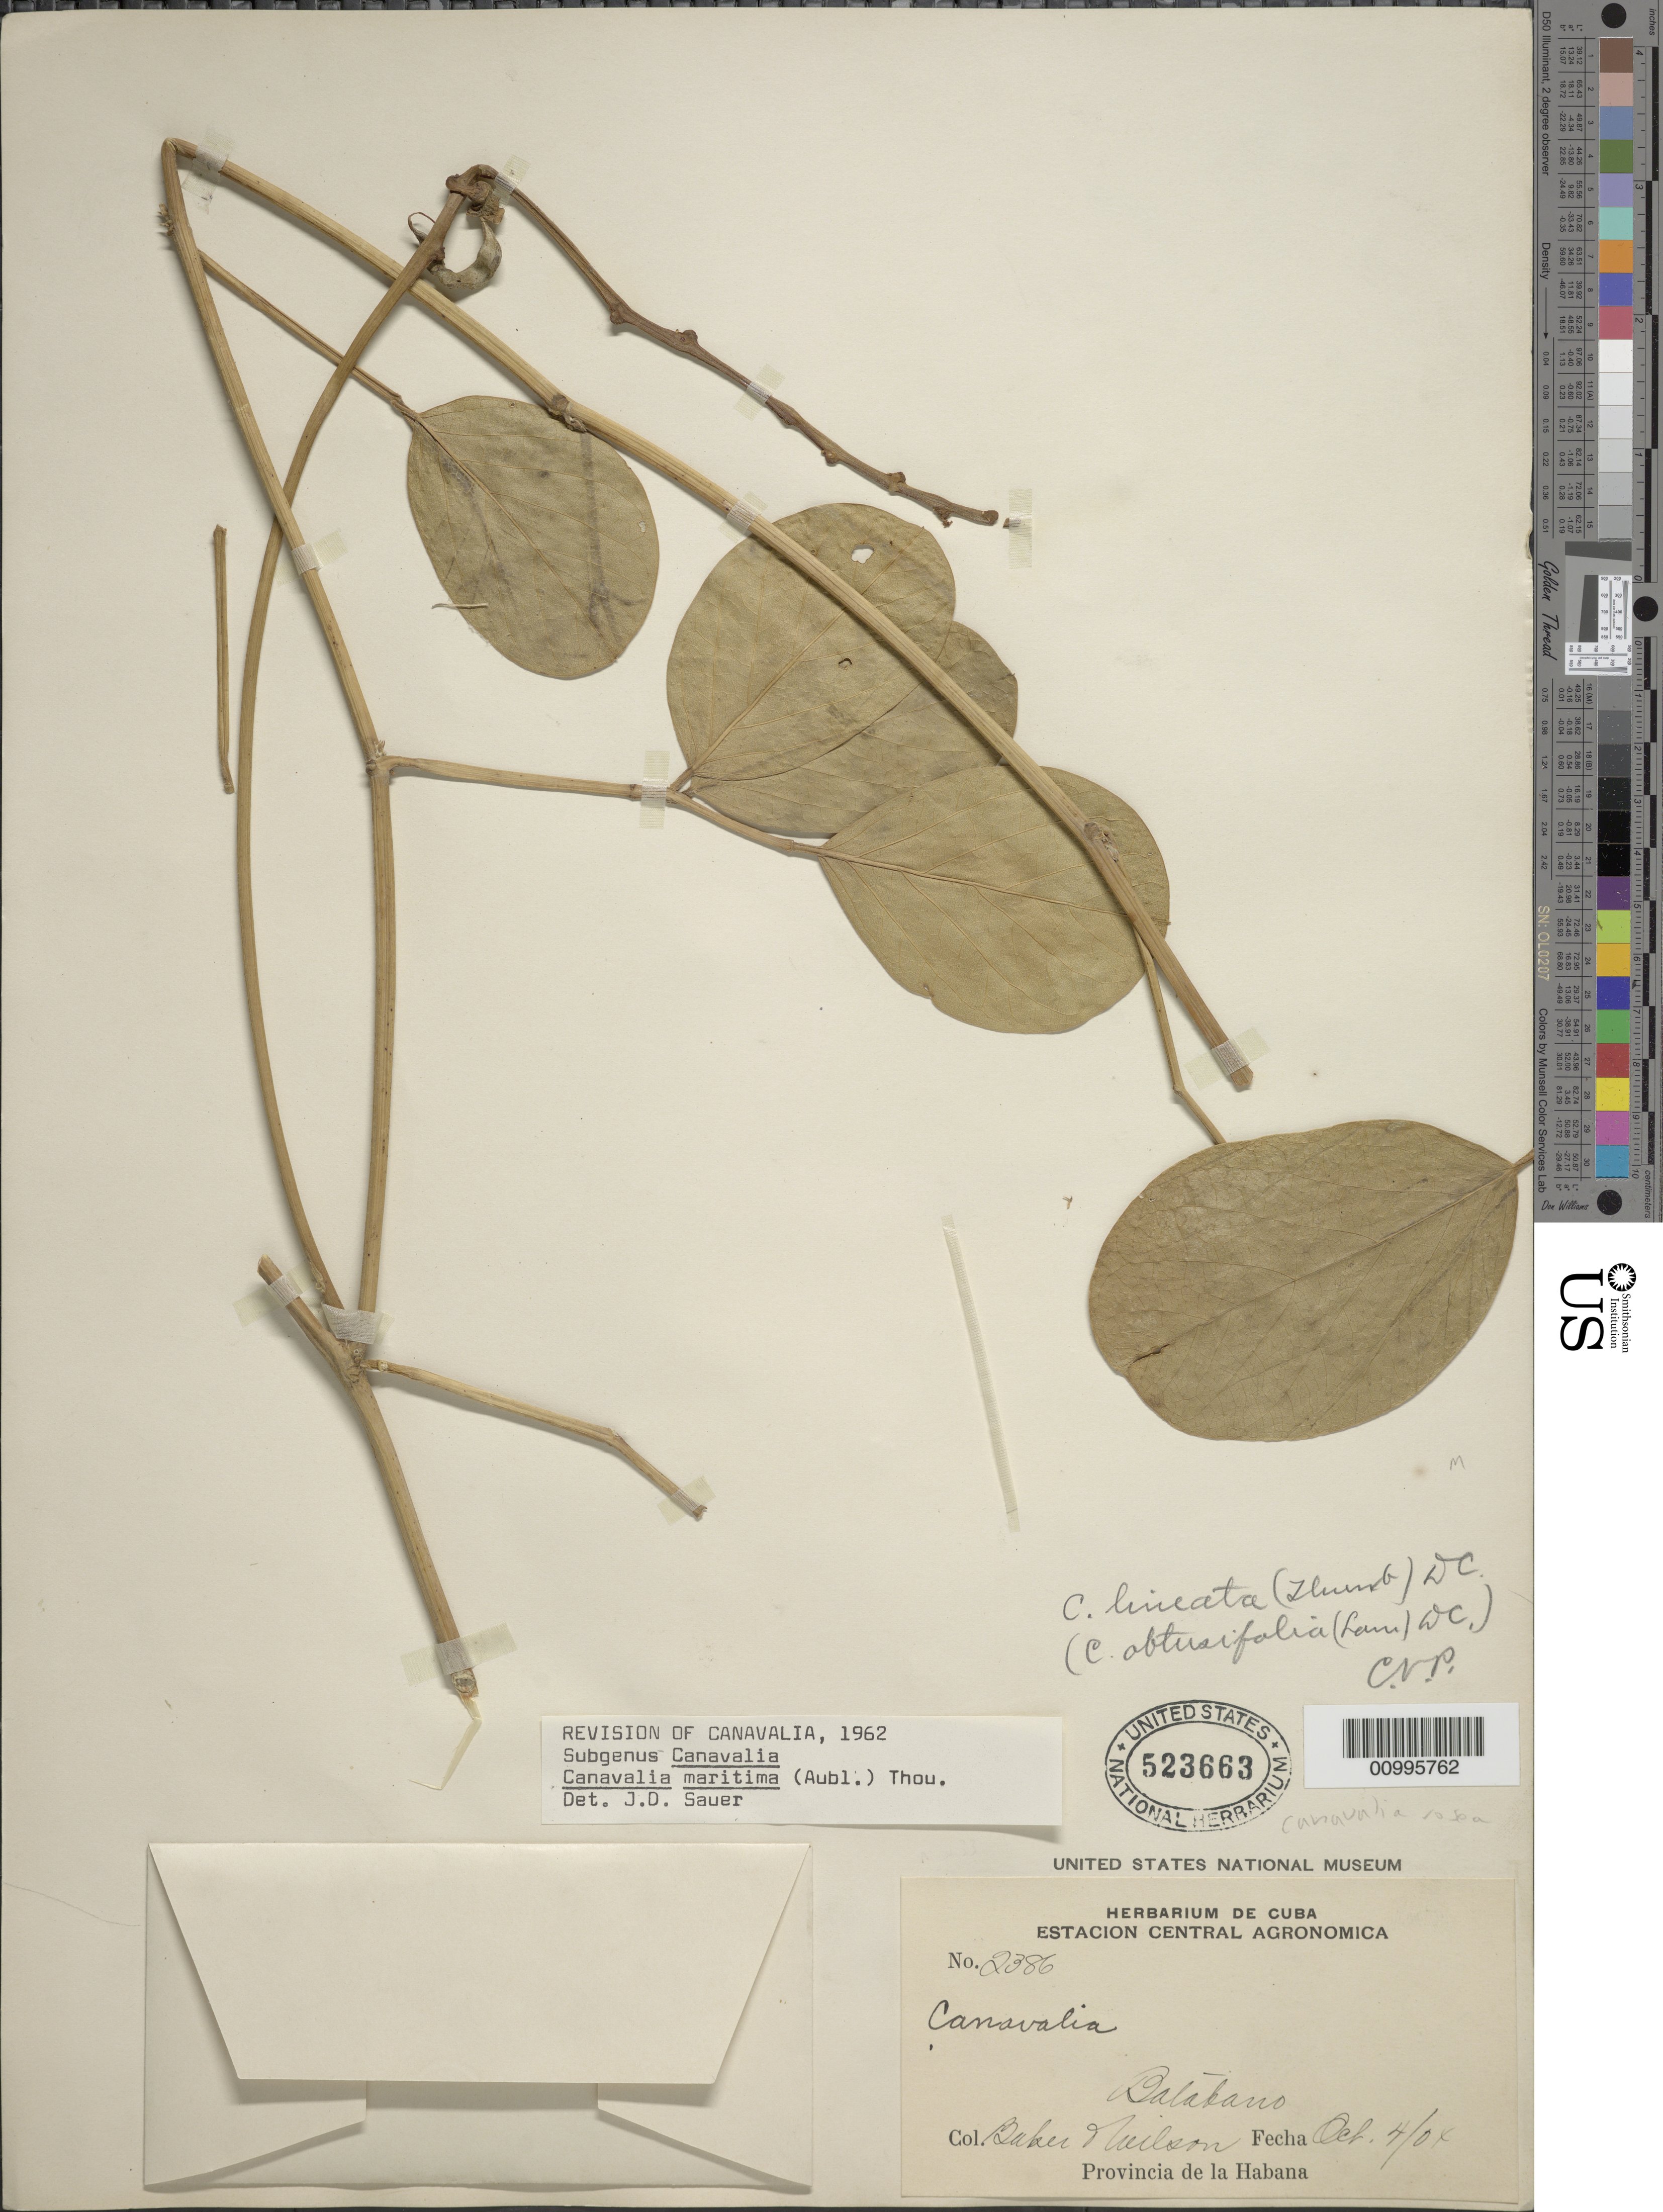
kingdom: Plantae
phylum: Tracheophyta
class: Magnoliopsida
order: Fabales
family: Fabaceae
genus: Canavalia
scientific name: Canavalia rosea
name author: (Sw.) DC.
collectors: C. F. Baker & -- Wilson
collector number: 2386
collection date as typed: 04 Oct 1904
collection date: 1904-10-04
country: Cuba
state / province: La Habana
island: Cuba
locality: Batabanó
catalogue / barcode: US 523663